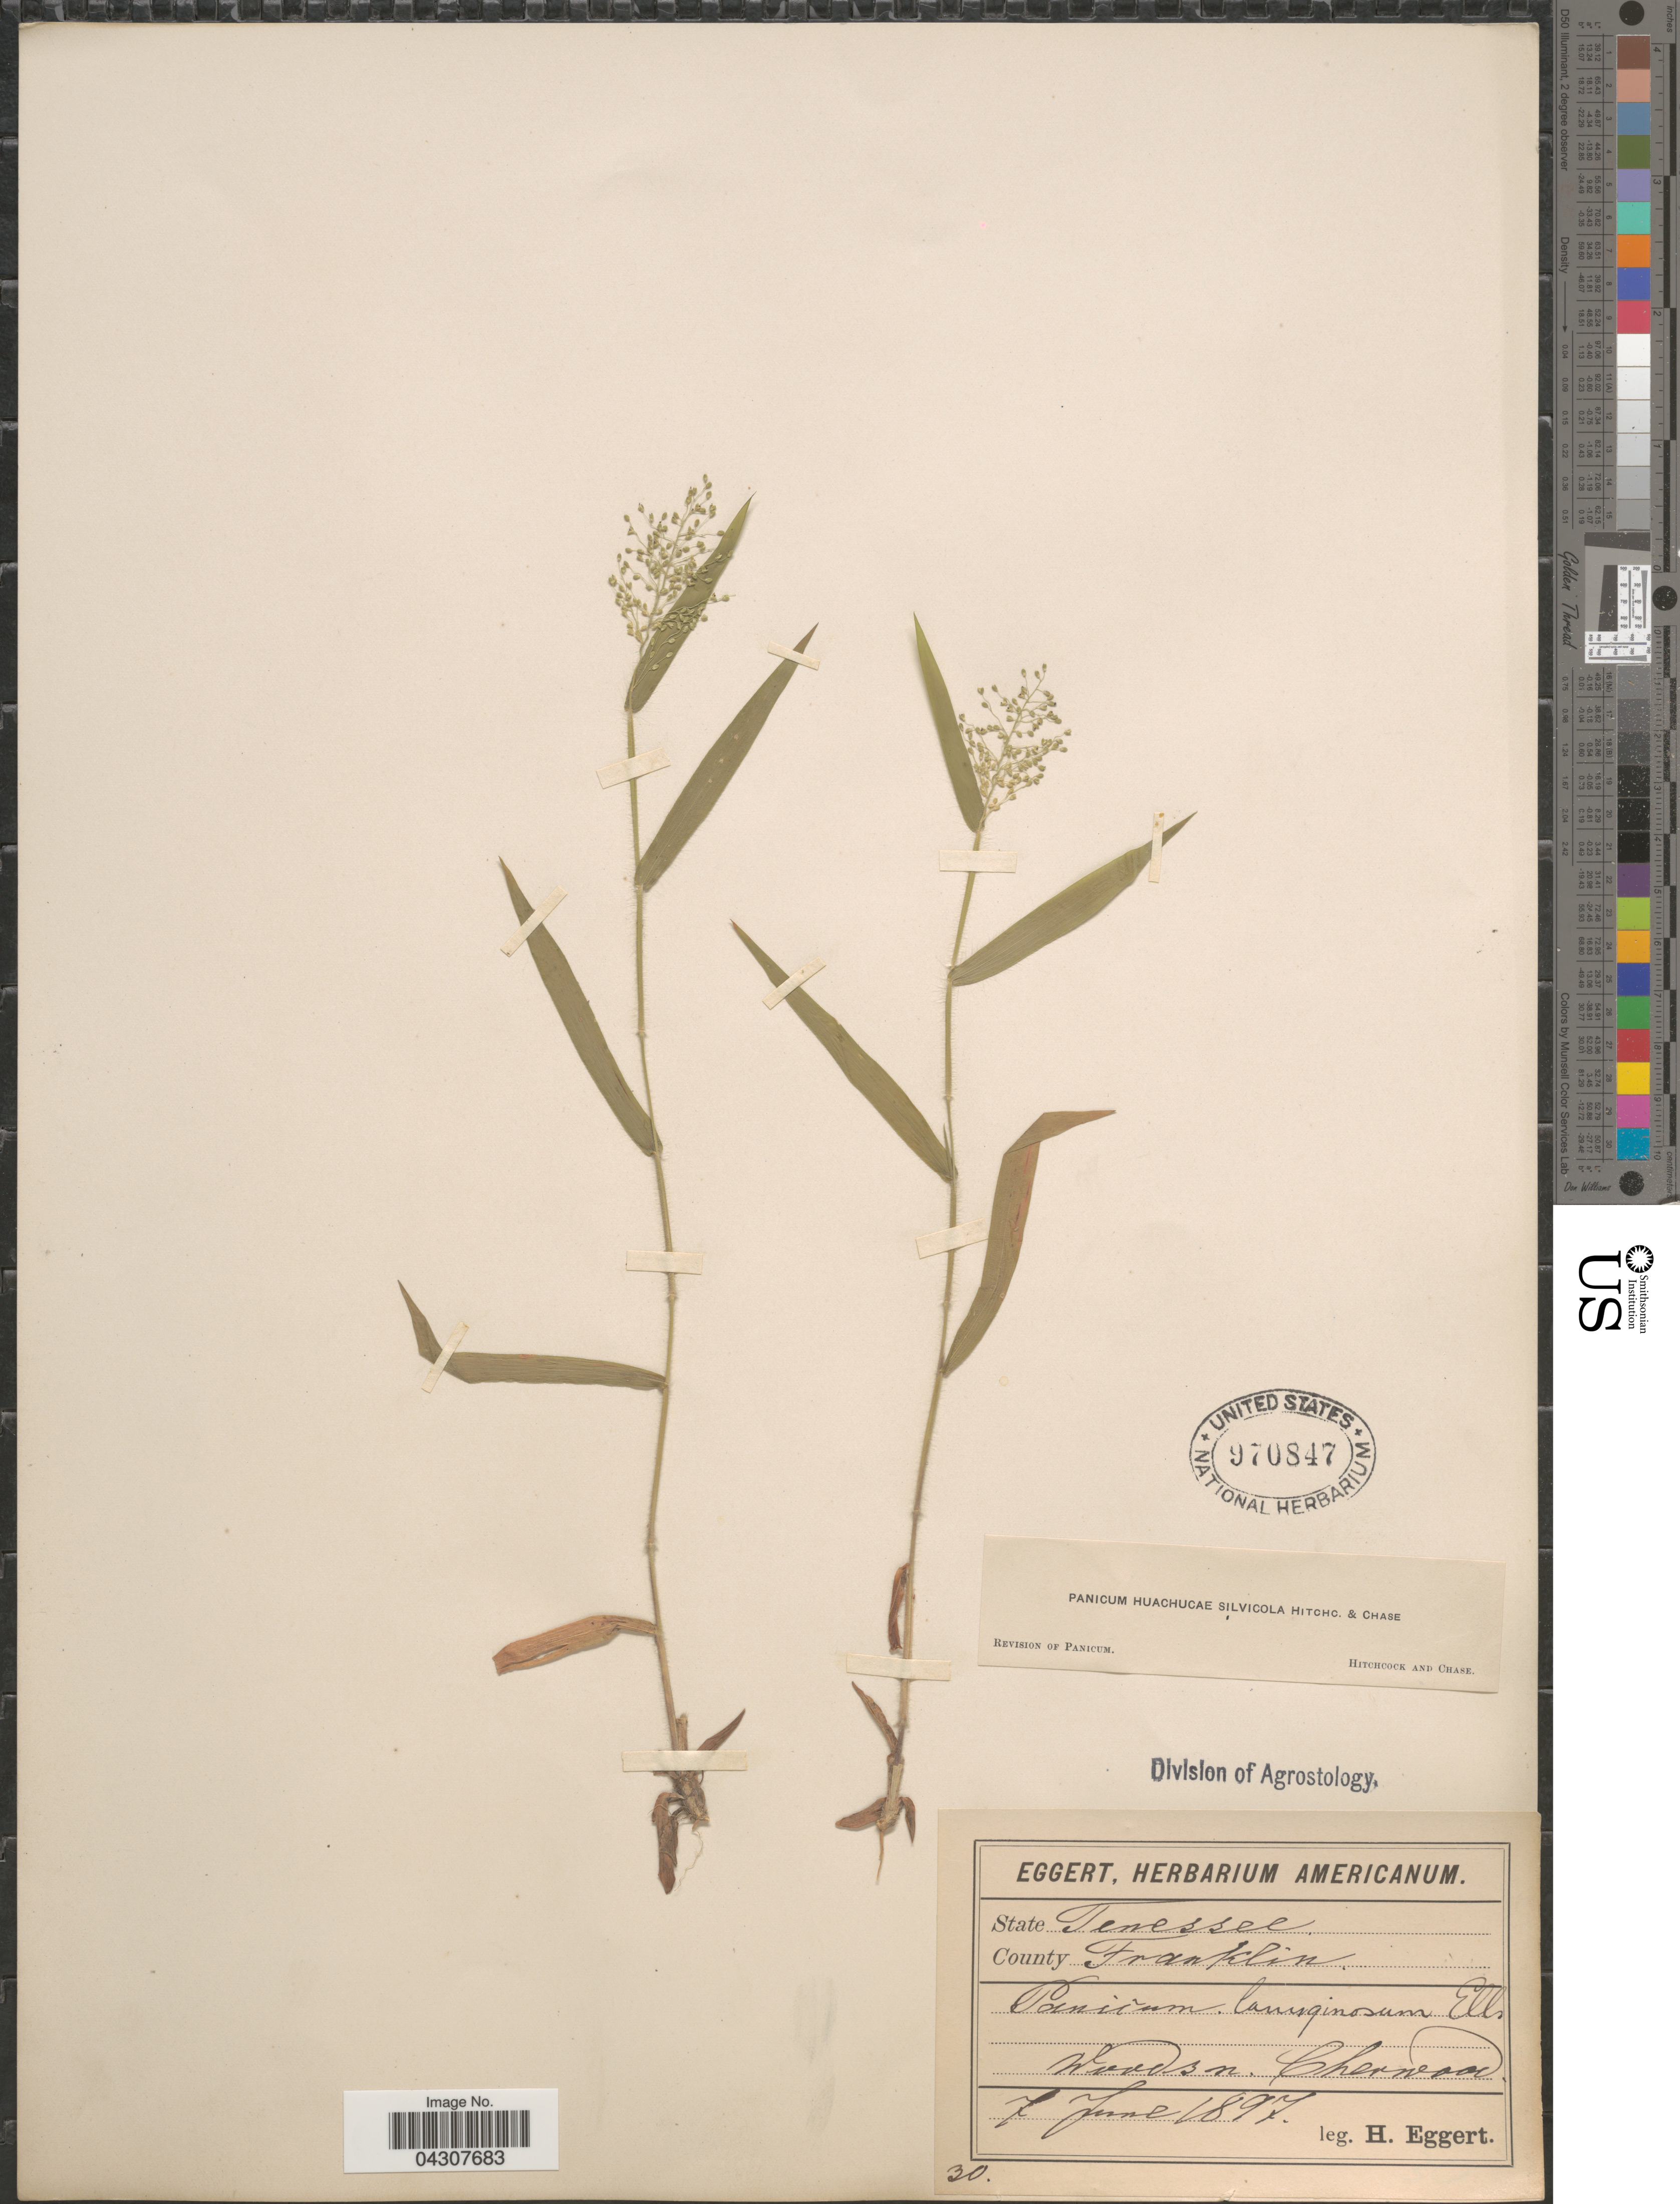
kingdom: Plantae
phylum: Tracheophyta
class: Liliopsida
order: Poales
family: Poaceae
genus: Dichanthelium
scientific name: Dichanthelium acuminatum var. acuminatum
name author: (Sw.) Gould & C.A. Clark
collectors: H. Eggert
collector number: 30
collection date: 1897-06-07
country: United States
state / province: Tennessee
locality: County Franklin. Woods n. Cherwood.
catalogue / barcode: US 970847